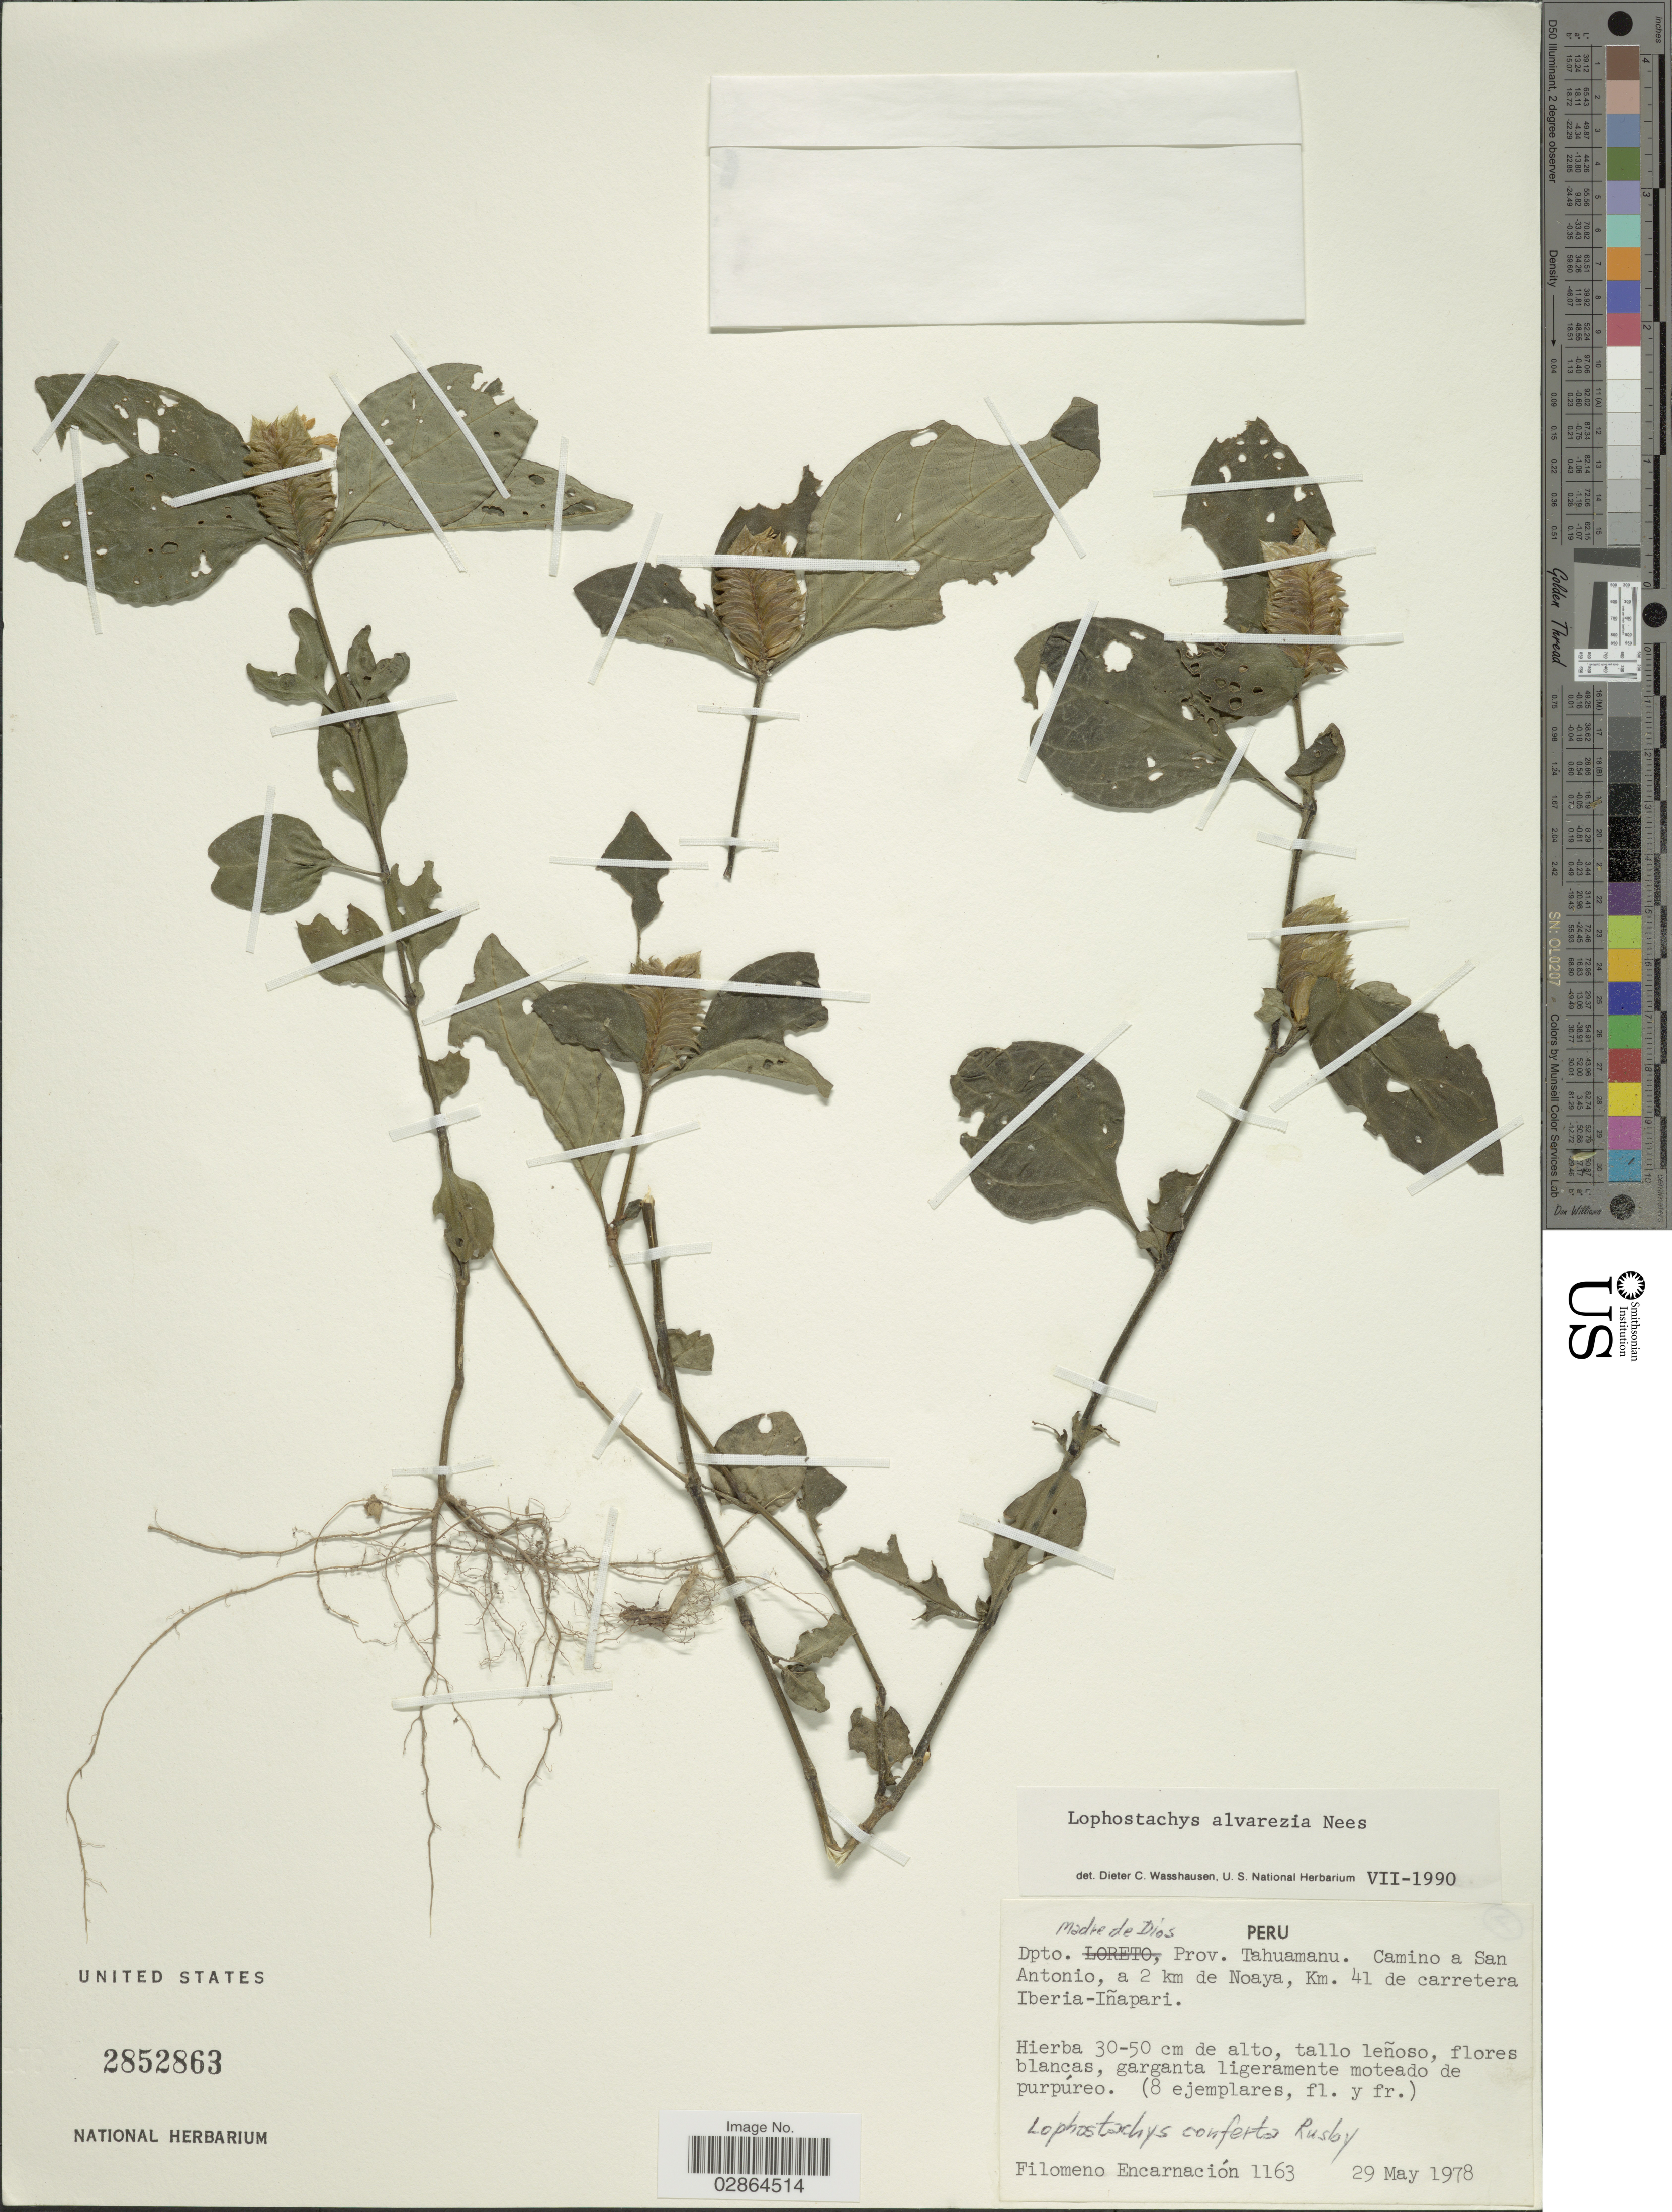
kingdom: Plantae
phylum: Tracheophyta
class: Magnoliopsida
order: Lamiales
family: Acanthaceae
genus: Lophostachys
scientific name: Lophostachys alvarezia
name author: Nees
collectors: F. Encarnación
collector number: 1163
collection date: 1978-05-29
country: Peru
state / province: Madre de Dios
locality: Dpto. Madre de Díos, Prov. Tahuamanu. Camino a San Antonio, a 2 km de Noaya, Km. 41 de carretera Iberia-Iñapari.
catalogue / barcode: US 2852863